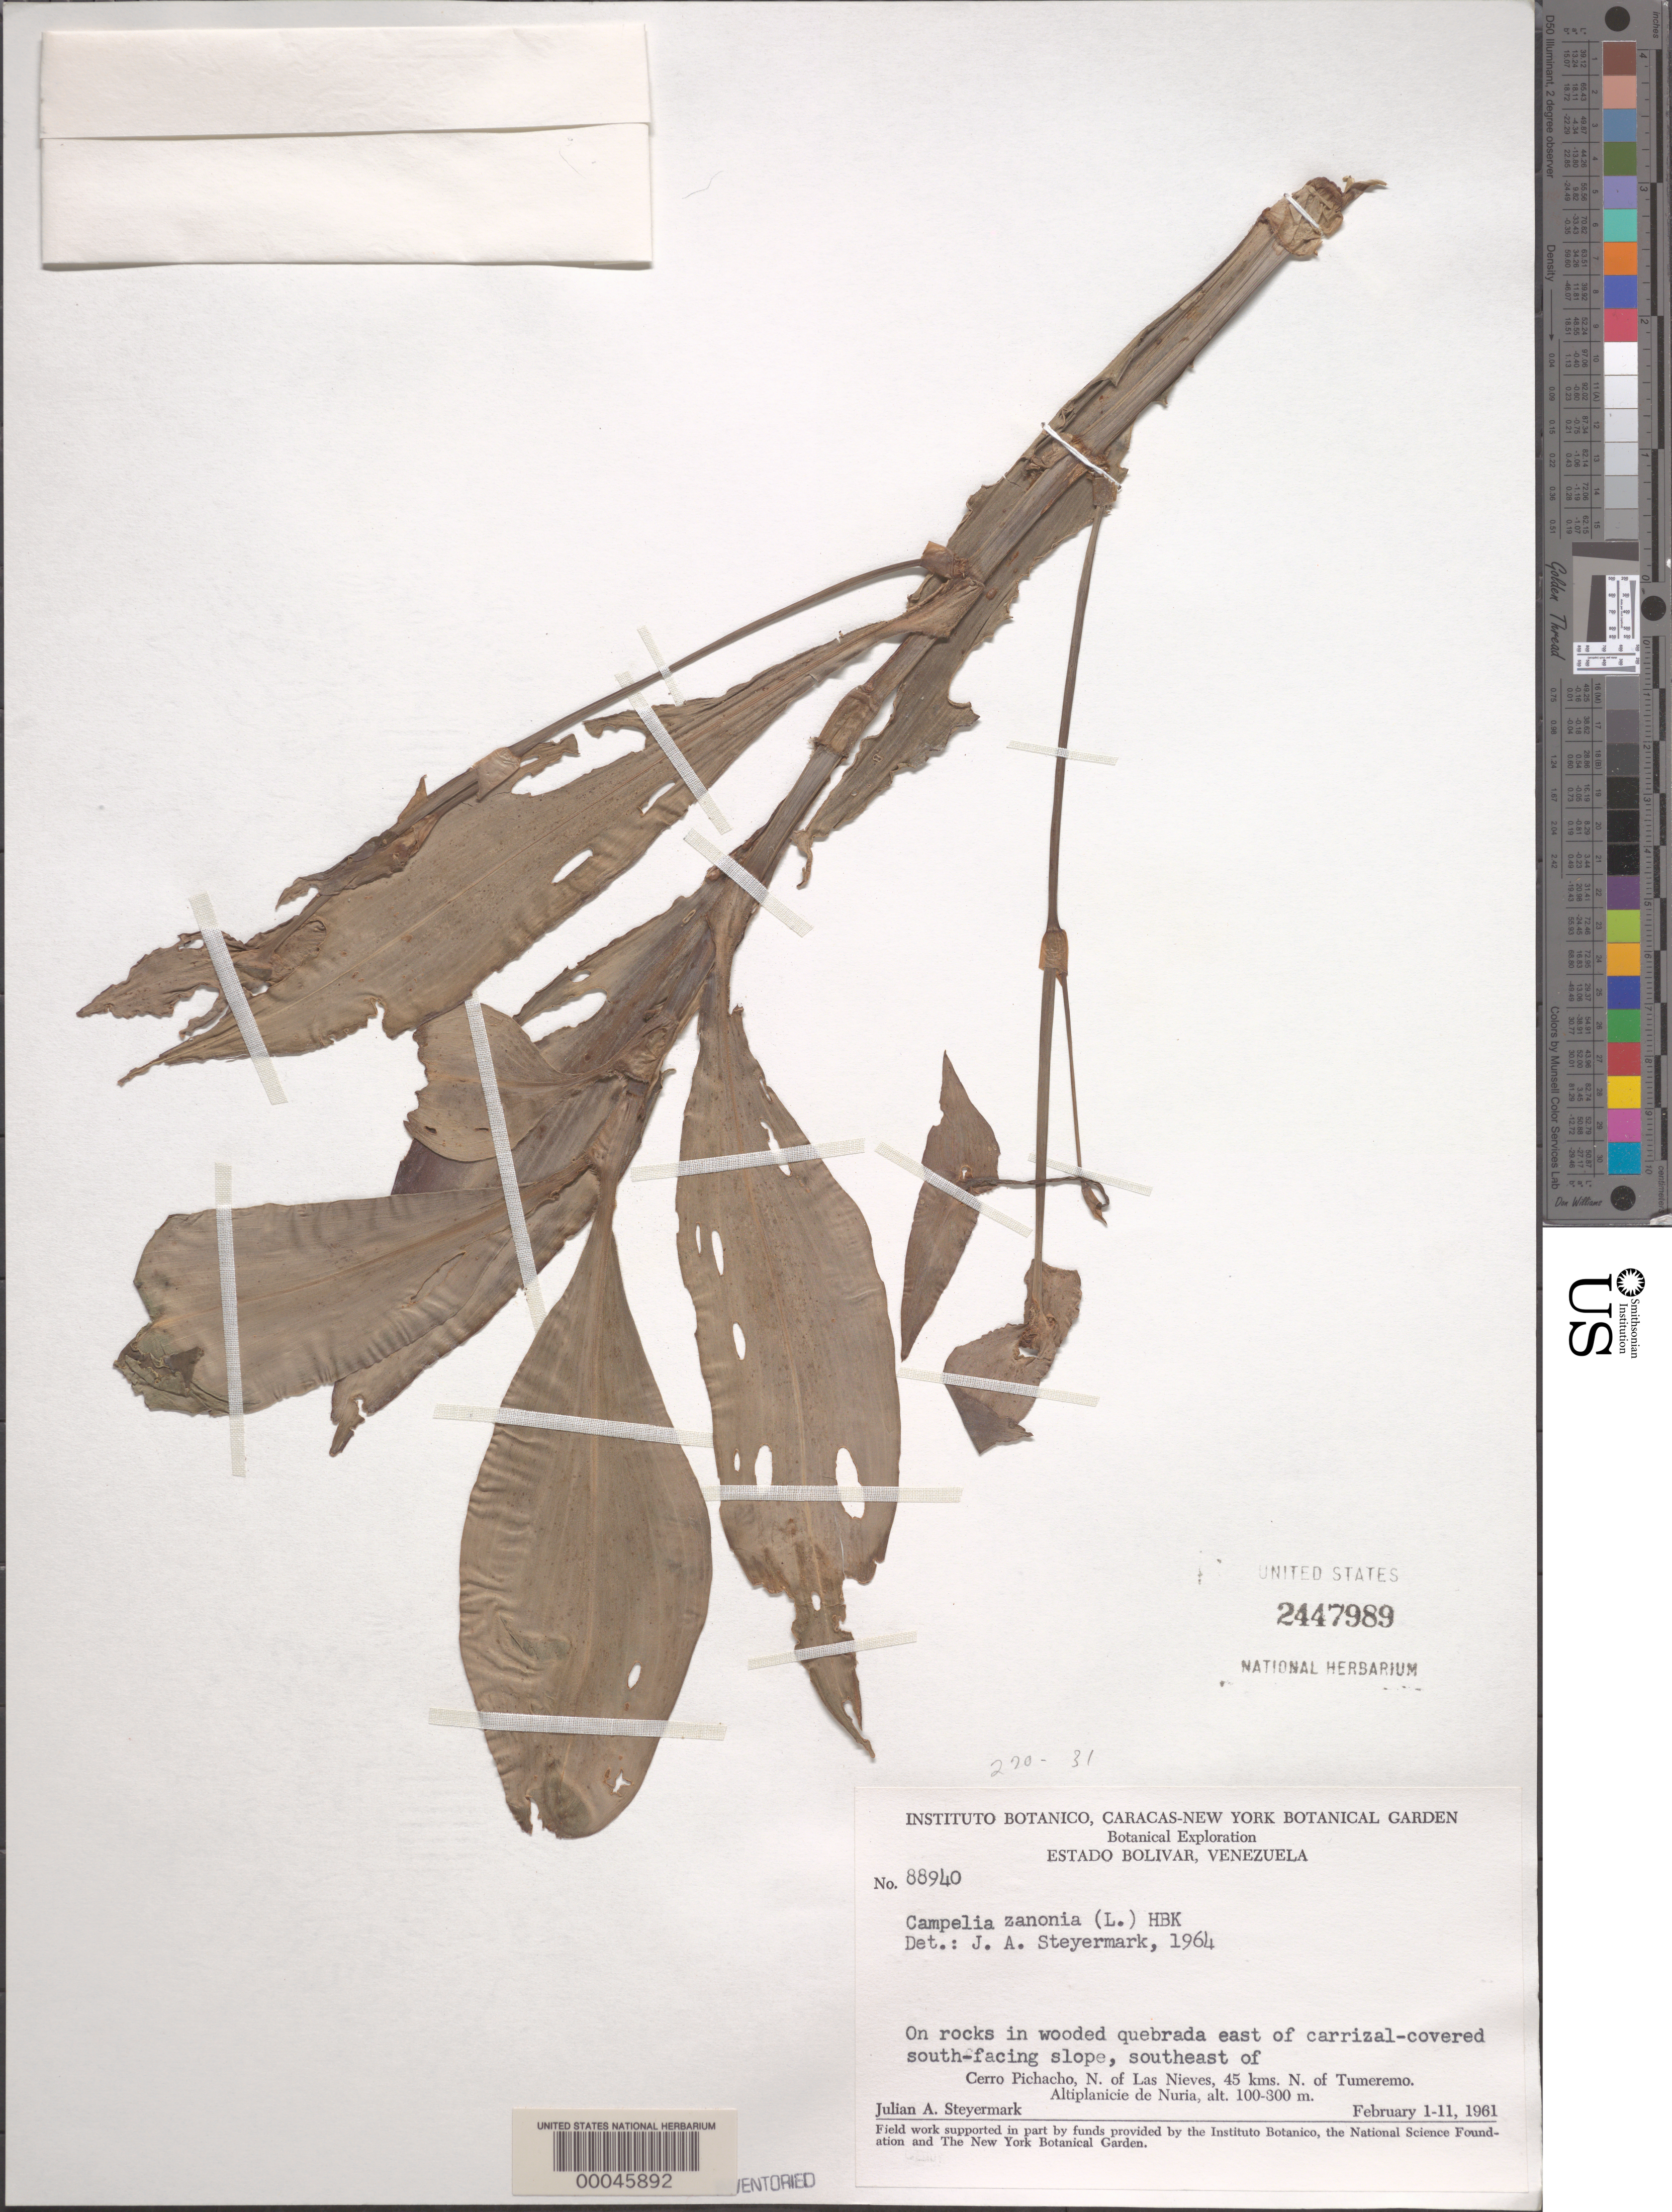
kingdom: Plantae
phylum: Tracheophyta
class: Liliopsida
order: Commelinales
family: Commelinaceae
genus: Tradescantia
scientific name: Tradescantia zanonia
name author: (L.) Sw.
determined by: Steyermark, Julian A., (VEN)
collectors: J. Steyermark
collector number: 88940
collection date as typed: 01 Feb 1961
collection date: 1961-02-01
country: Venezuela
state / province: Bolivar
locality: Se of cerro pichacho, n of las nieves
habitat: On rocks, wooded quebrada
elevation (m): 100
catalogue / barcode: US 2447989